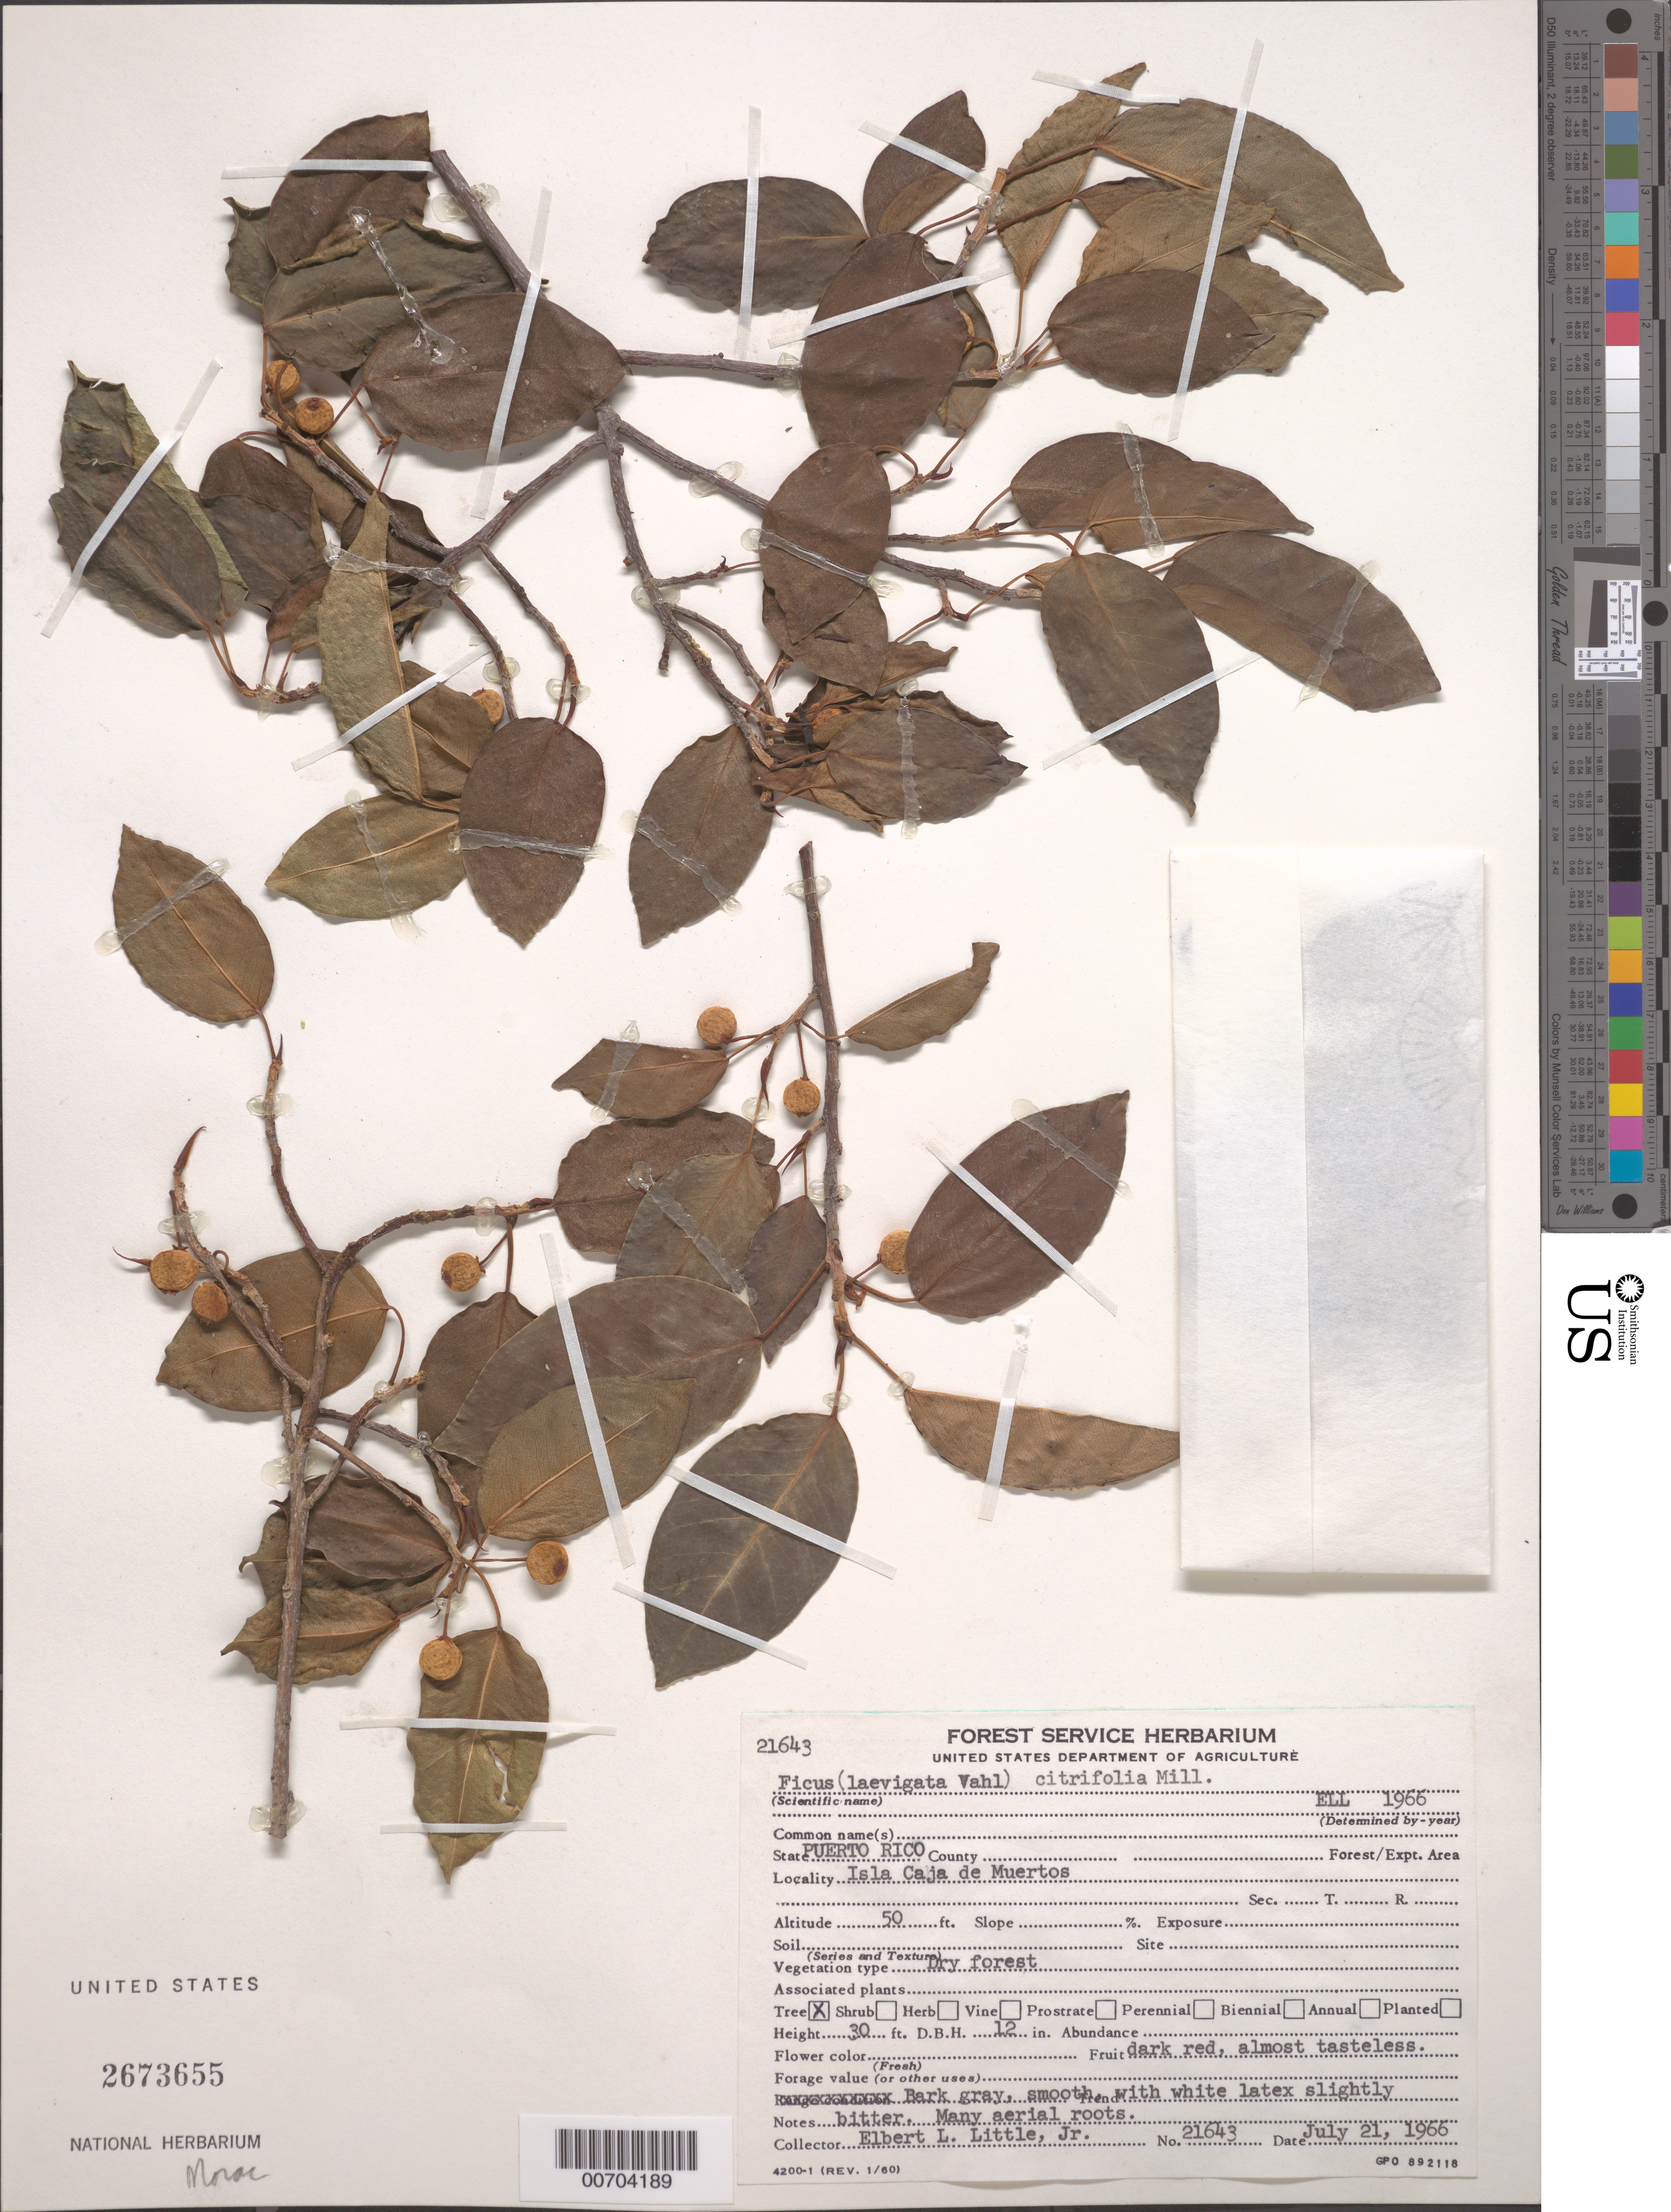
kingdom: Plantae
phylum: Tracheophyta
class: Magnoliopsida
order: Rosales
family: Moraceae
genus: Ficus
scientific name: Ficus laevigata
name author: Vahl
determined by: Little, Elbert L., Jr., (FSSR), United States Department of Agriculture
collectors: E. L. Little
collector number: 21643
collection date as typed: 21 Jul 1966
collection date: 1966-07-21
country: Puerto Rico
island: Greater Antilles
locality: Isla Caja de Muertos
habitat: Dry forest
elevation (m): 15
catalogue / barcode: US 2673655